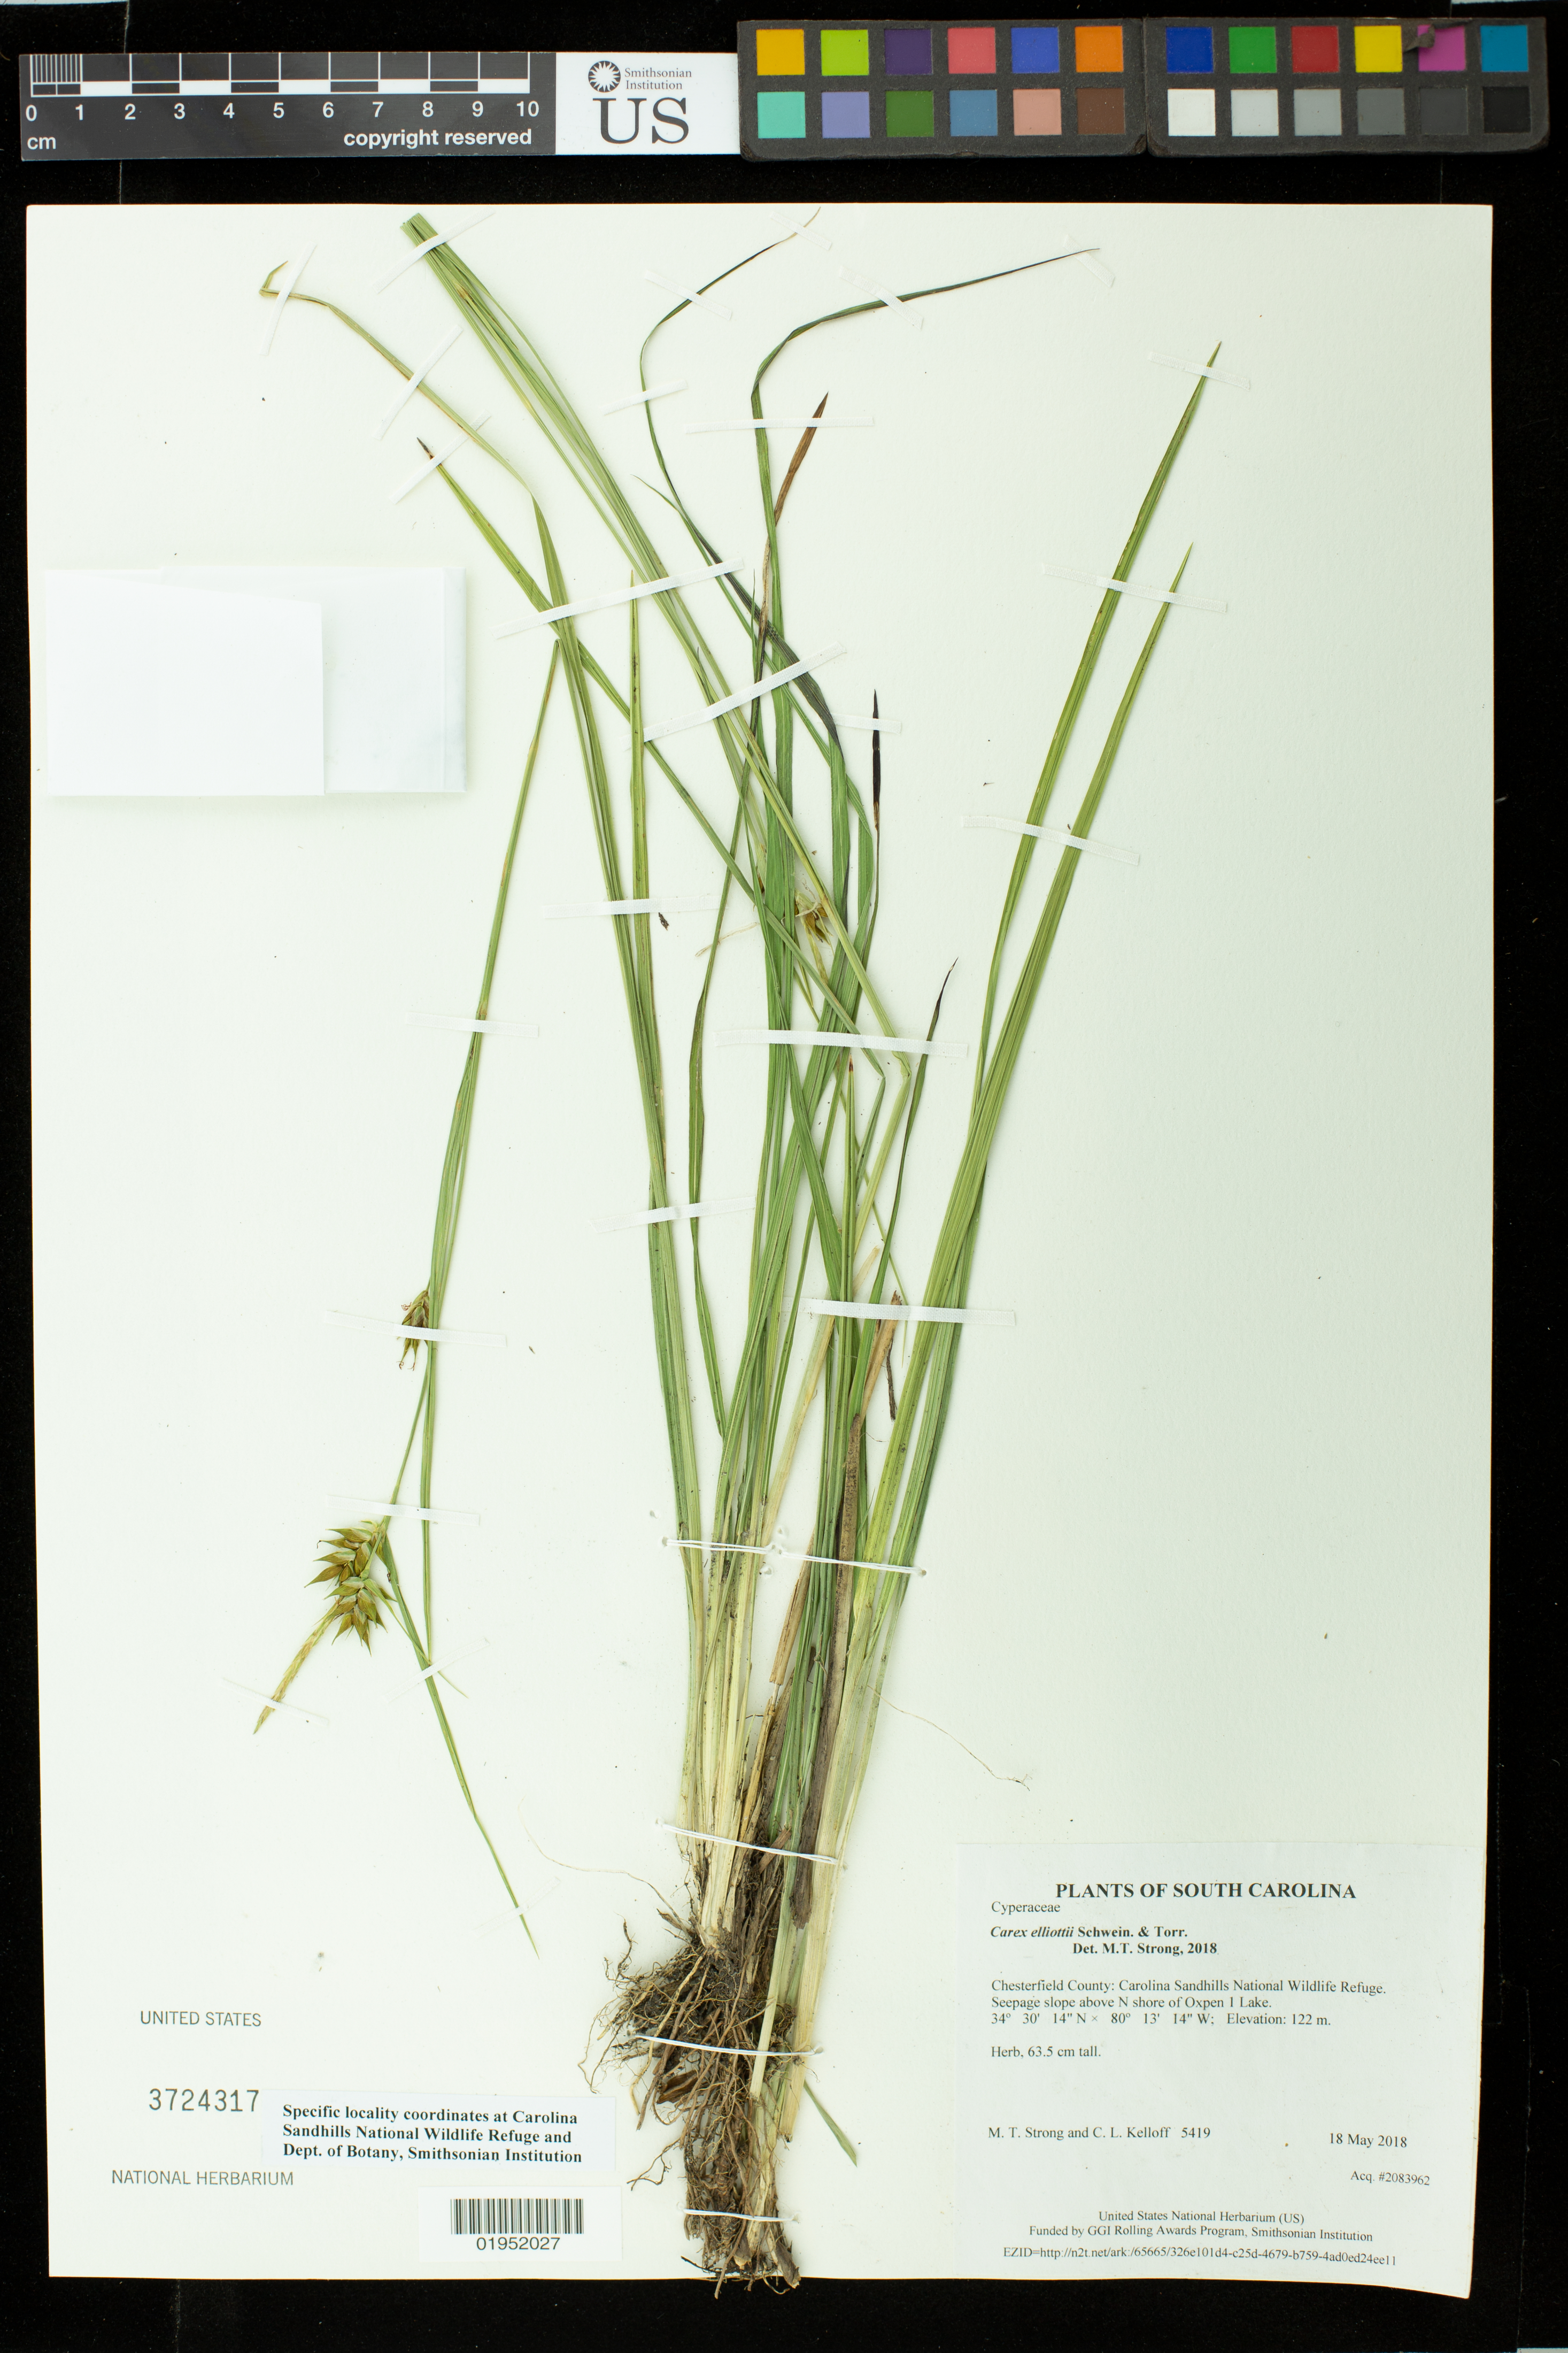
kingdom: Plantae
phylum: Tracheophyta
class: Liliopsida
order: Poales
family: Cyperaceae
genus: Carex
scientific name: Carex turgescens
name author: Torr.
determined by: Strong, Mark T., (BOT), Smithsonian Institution - National Museum of Natural History (UNITED STATES)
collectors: M. T. Strong & C. L. Kelloff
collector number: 5419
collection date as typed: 18 May 2018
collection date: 2018-05-18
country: United States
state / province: South Carolina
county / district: Chesterfield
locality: Carolina Sandhills National Wildlife Refuge. Seepage slope above N shore of Oxpen 1 Lake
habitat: Seepage slope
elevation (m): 122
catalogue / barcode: US 3724317